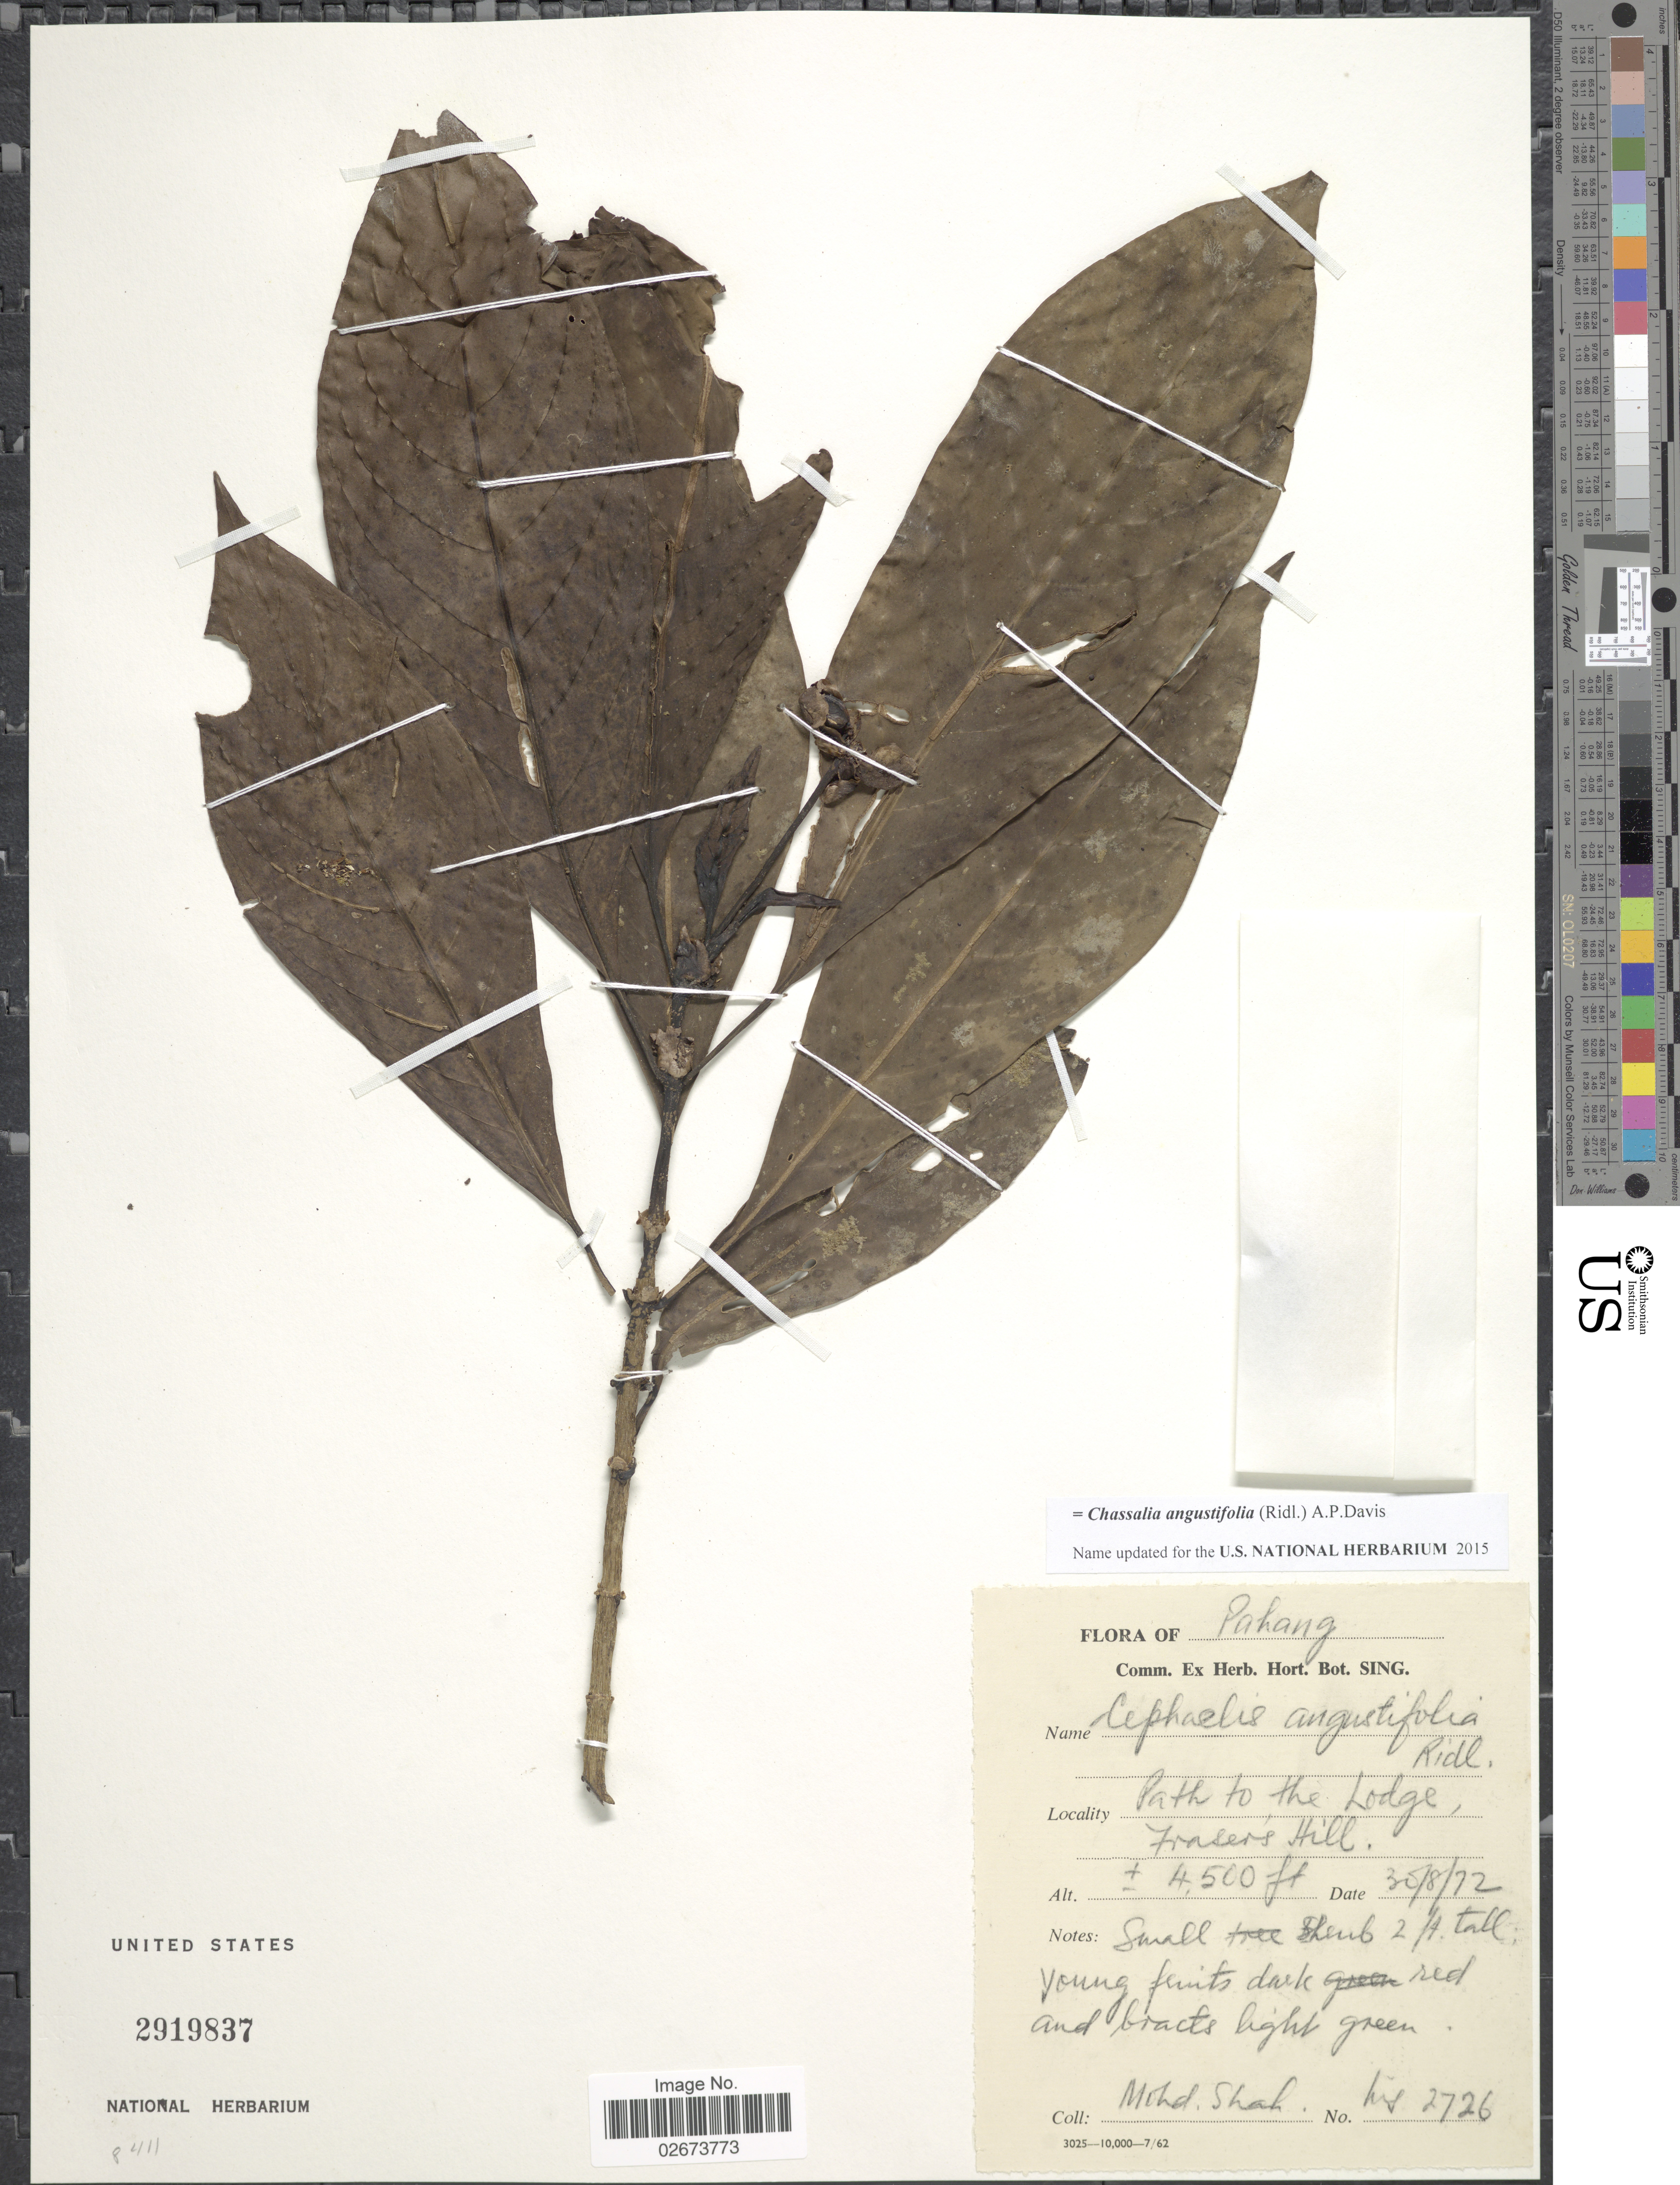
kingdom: Plantae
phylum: Tracheophyta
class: Magnoliopsida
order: Gentianales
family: Rubiaceae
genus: Chassalia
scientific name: Chassalia angustifolia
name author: (Ridl.) A.P. Davis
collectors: M. Shah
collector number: MS 2726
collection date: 1972-08-30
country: Malaysia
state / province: Pahang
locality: Path to the Lodge, Fraser's Hill.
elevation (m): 1372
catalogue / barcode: US 2919837